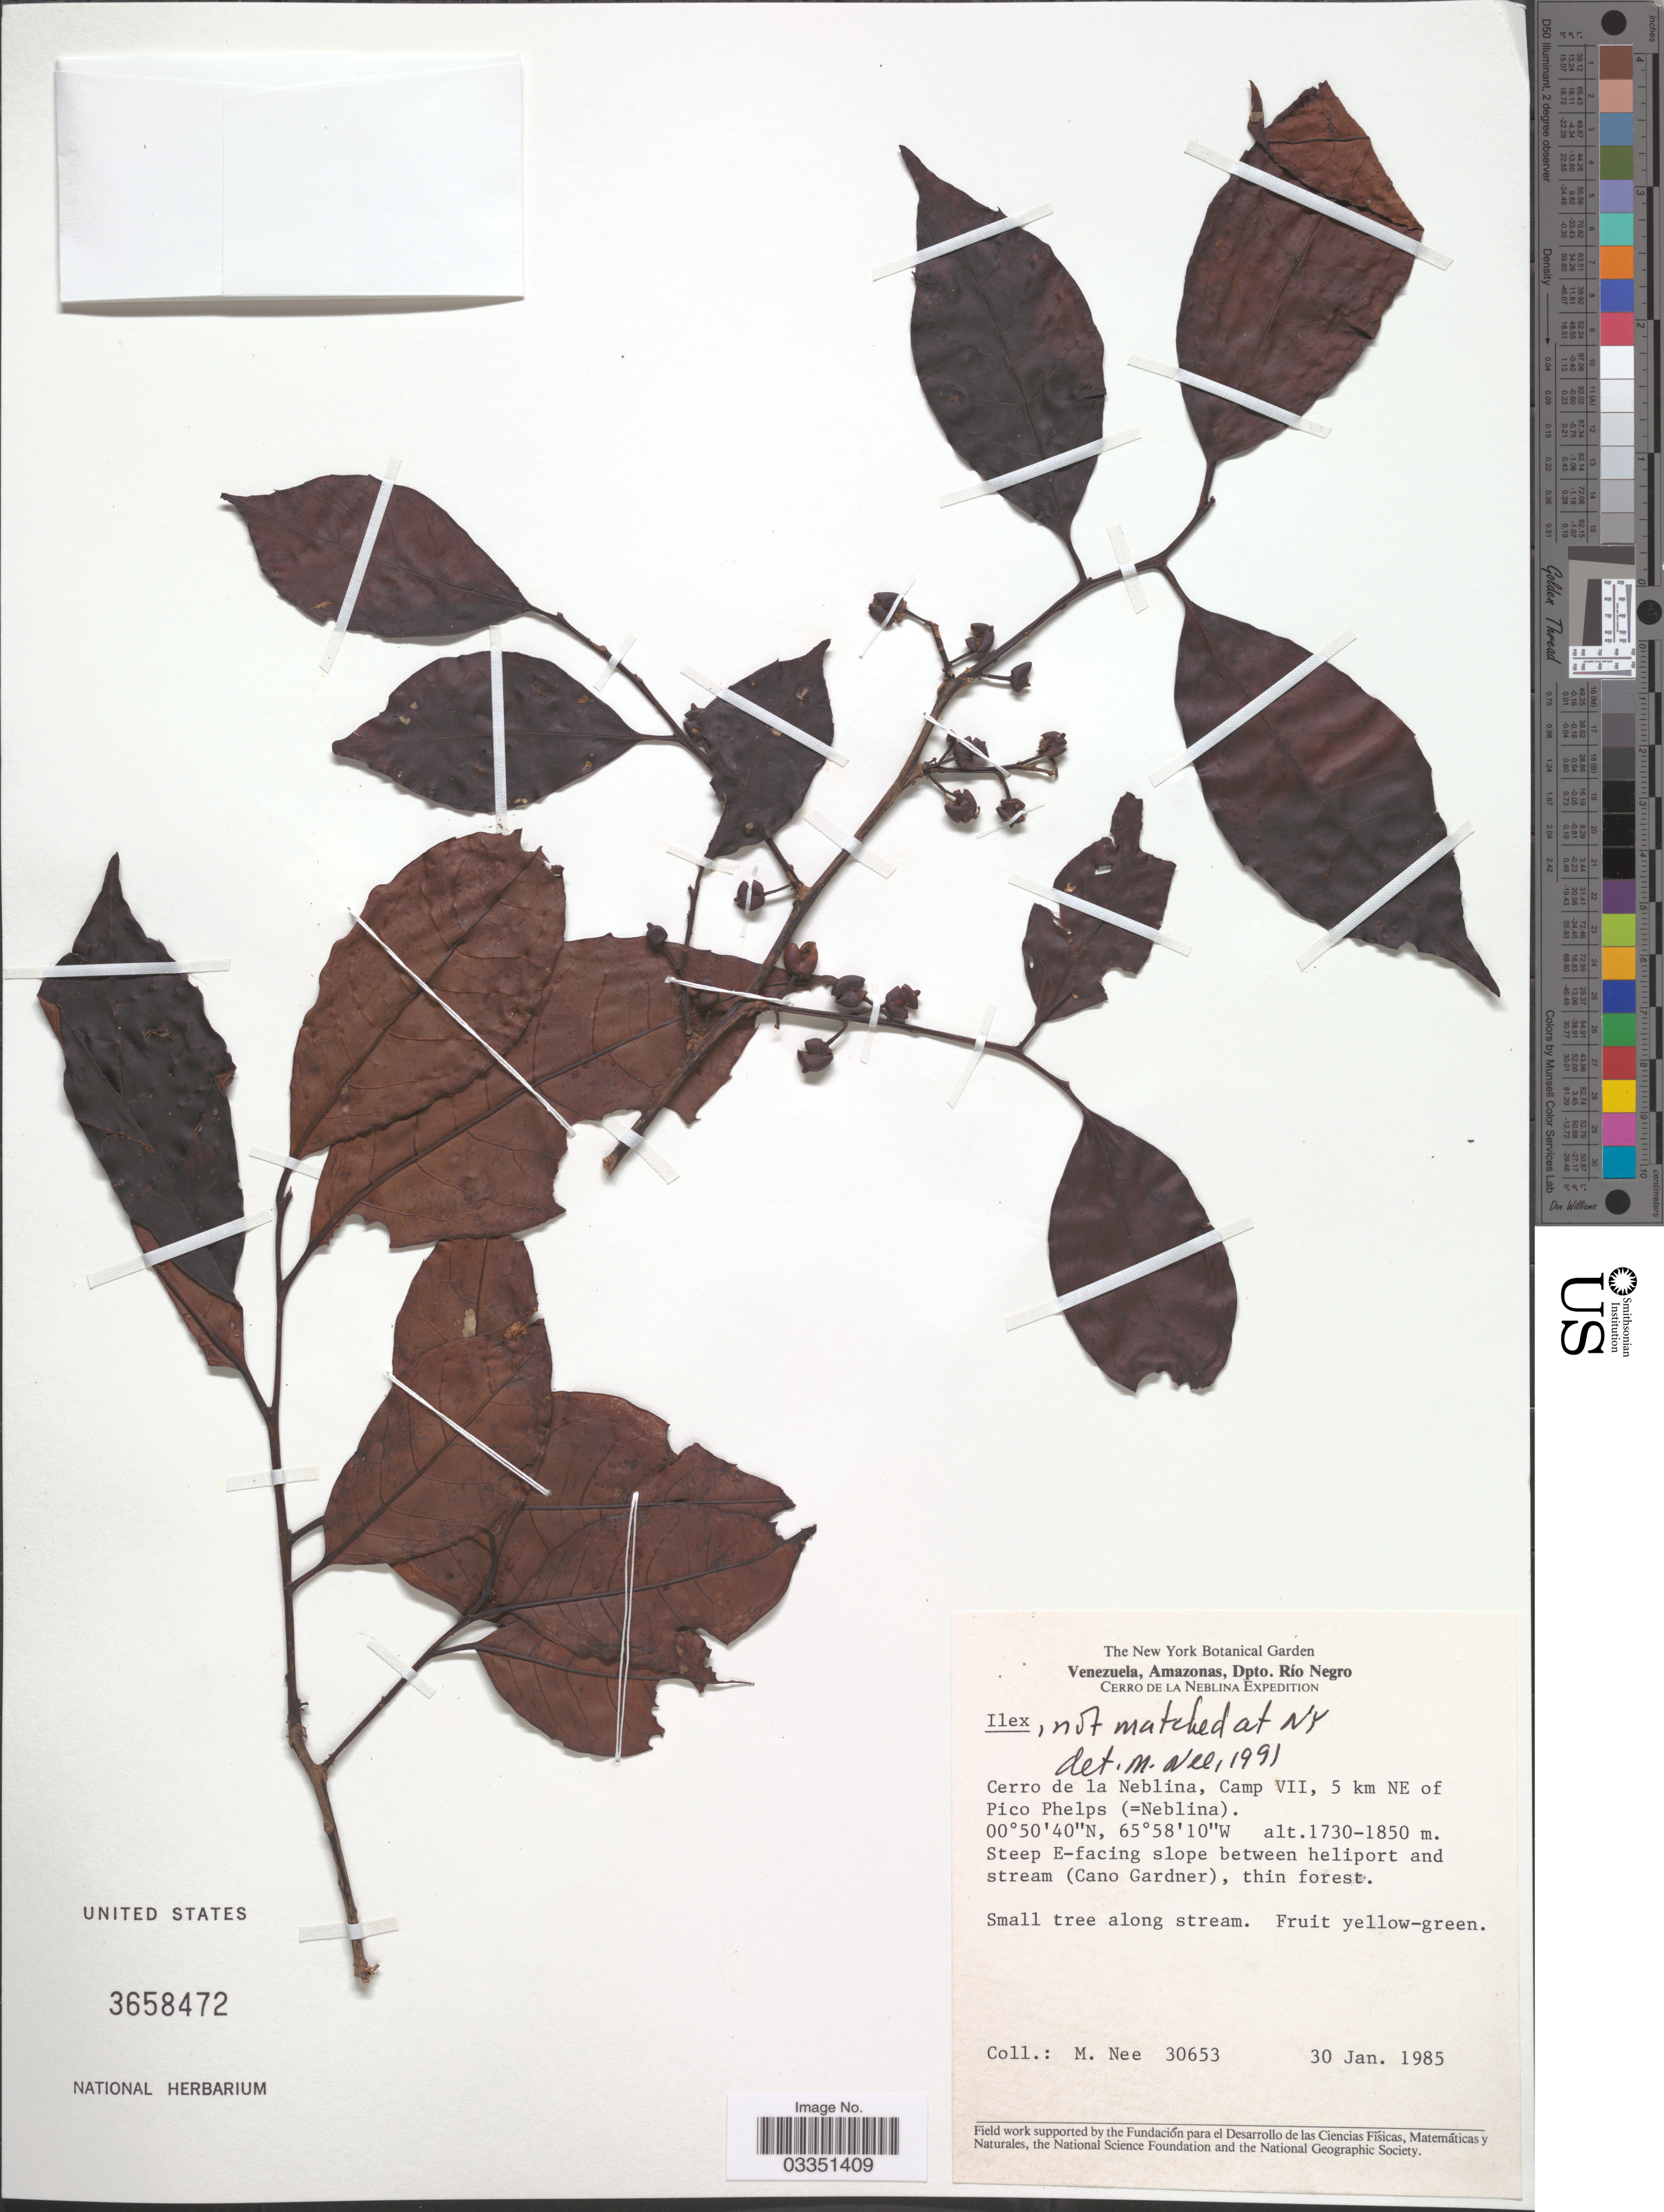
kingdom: Plantae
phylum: Tracheophyta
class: Magnoliopsida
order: Aquifoliales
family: Aquifoliaceae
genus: Ilex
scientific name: Ilex sp.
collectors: M. Nee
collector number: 30653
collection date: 1985-01-30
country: Venezuela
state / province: Amazonas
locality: Dpto. Río Negro. Cerro de la Neblina, Camp VII, 5 km NE of Pico Phelps (=Neblina).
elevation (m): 1730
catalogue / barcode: US 3658472